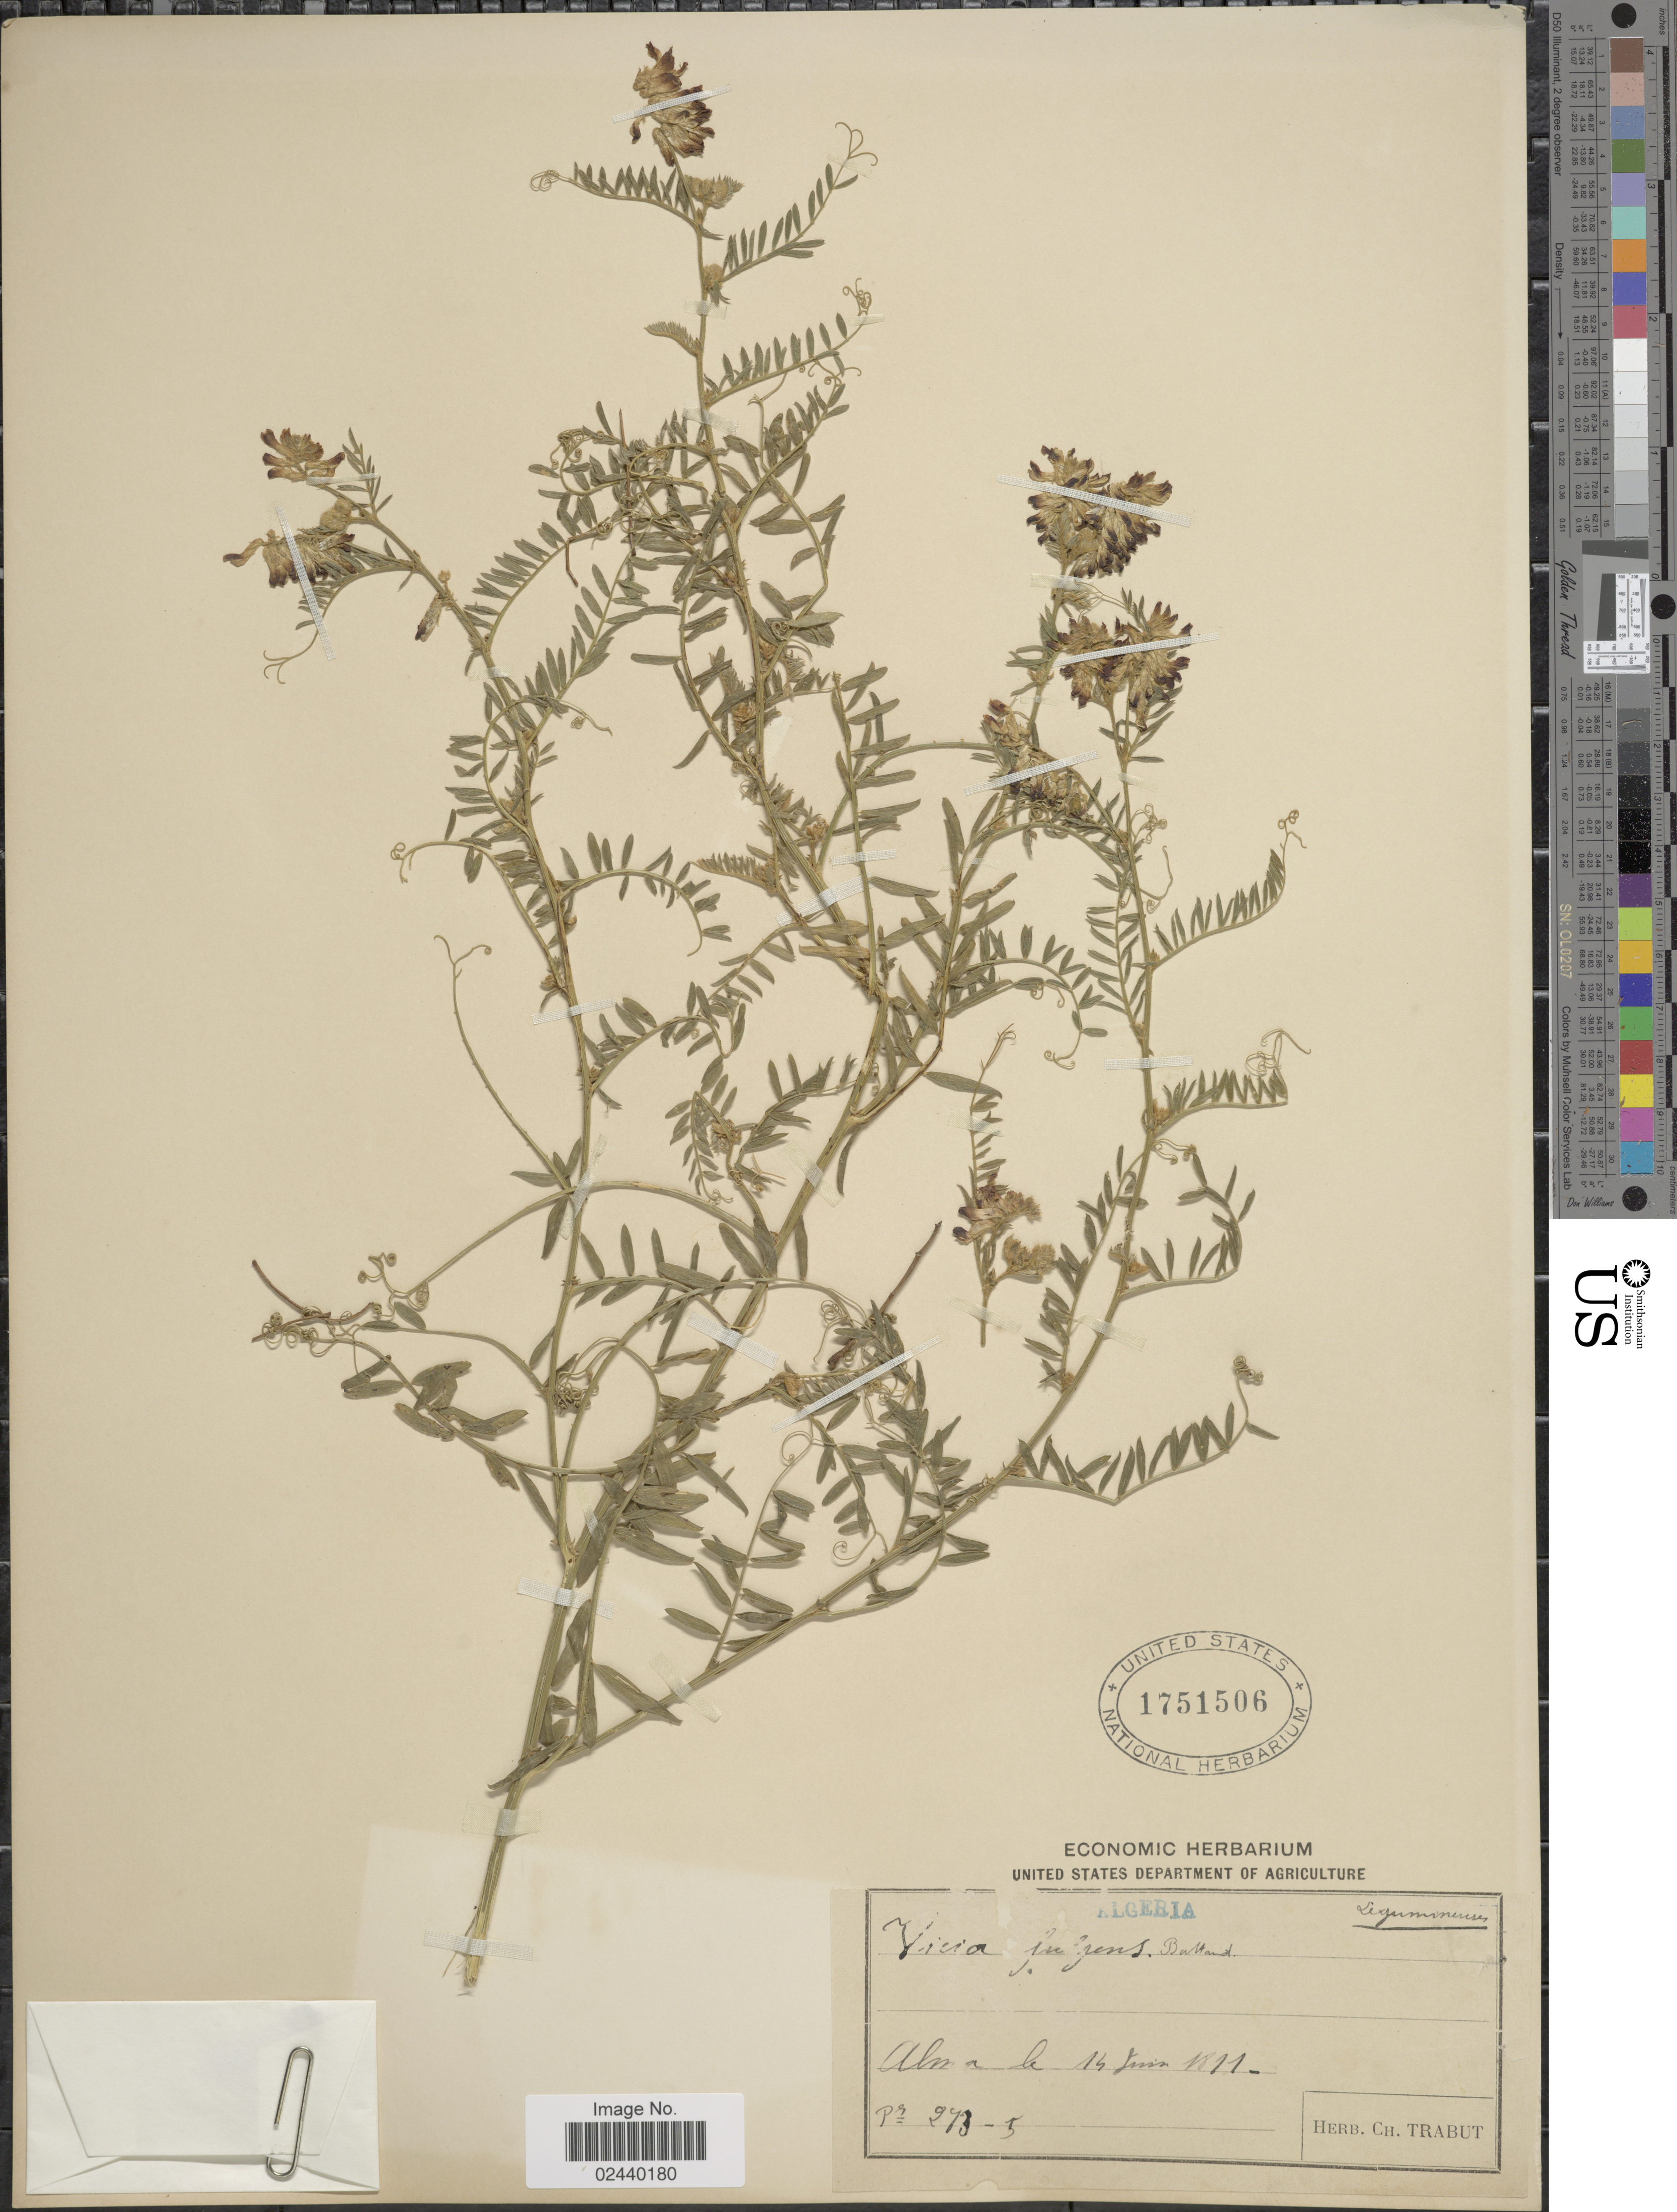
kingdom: Plantae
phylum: Tracheophyta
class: Magnoliopsida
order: Fabales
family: Fabaceae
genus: Vicia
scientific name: Vicia fulgens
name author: Batt.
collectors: Ex herb. Ch. Trabut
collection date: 1811-06-14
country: Algeria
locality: Alma.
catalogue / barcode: US 1751506